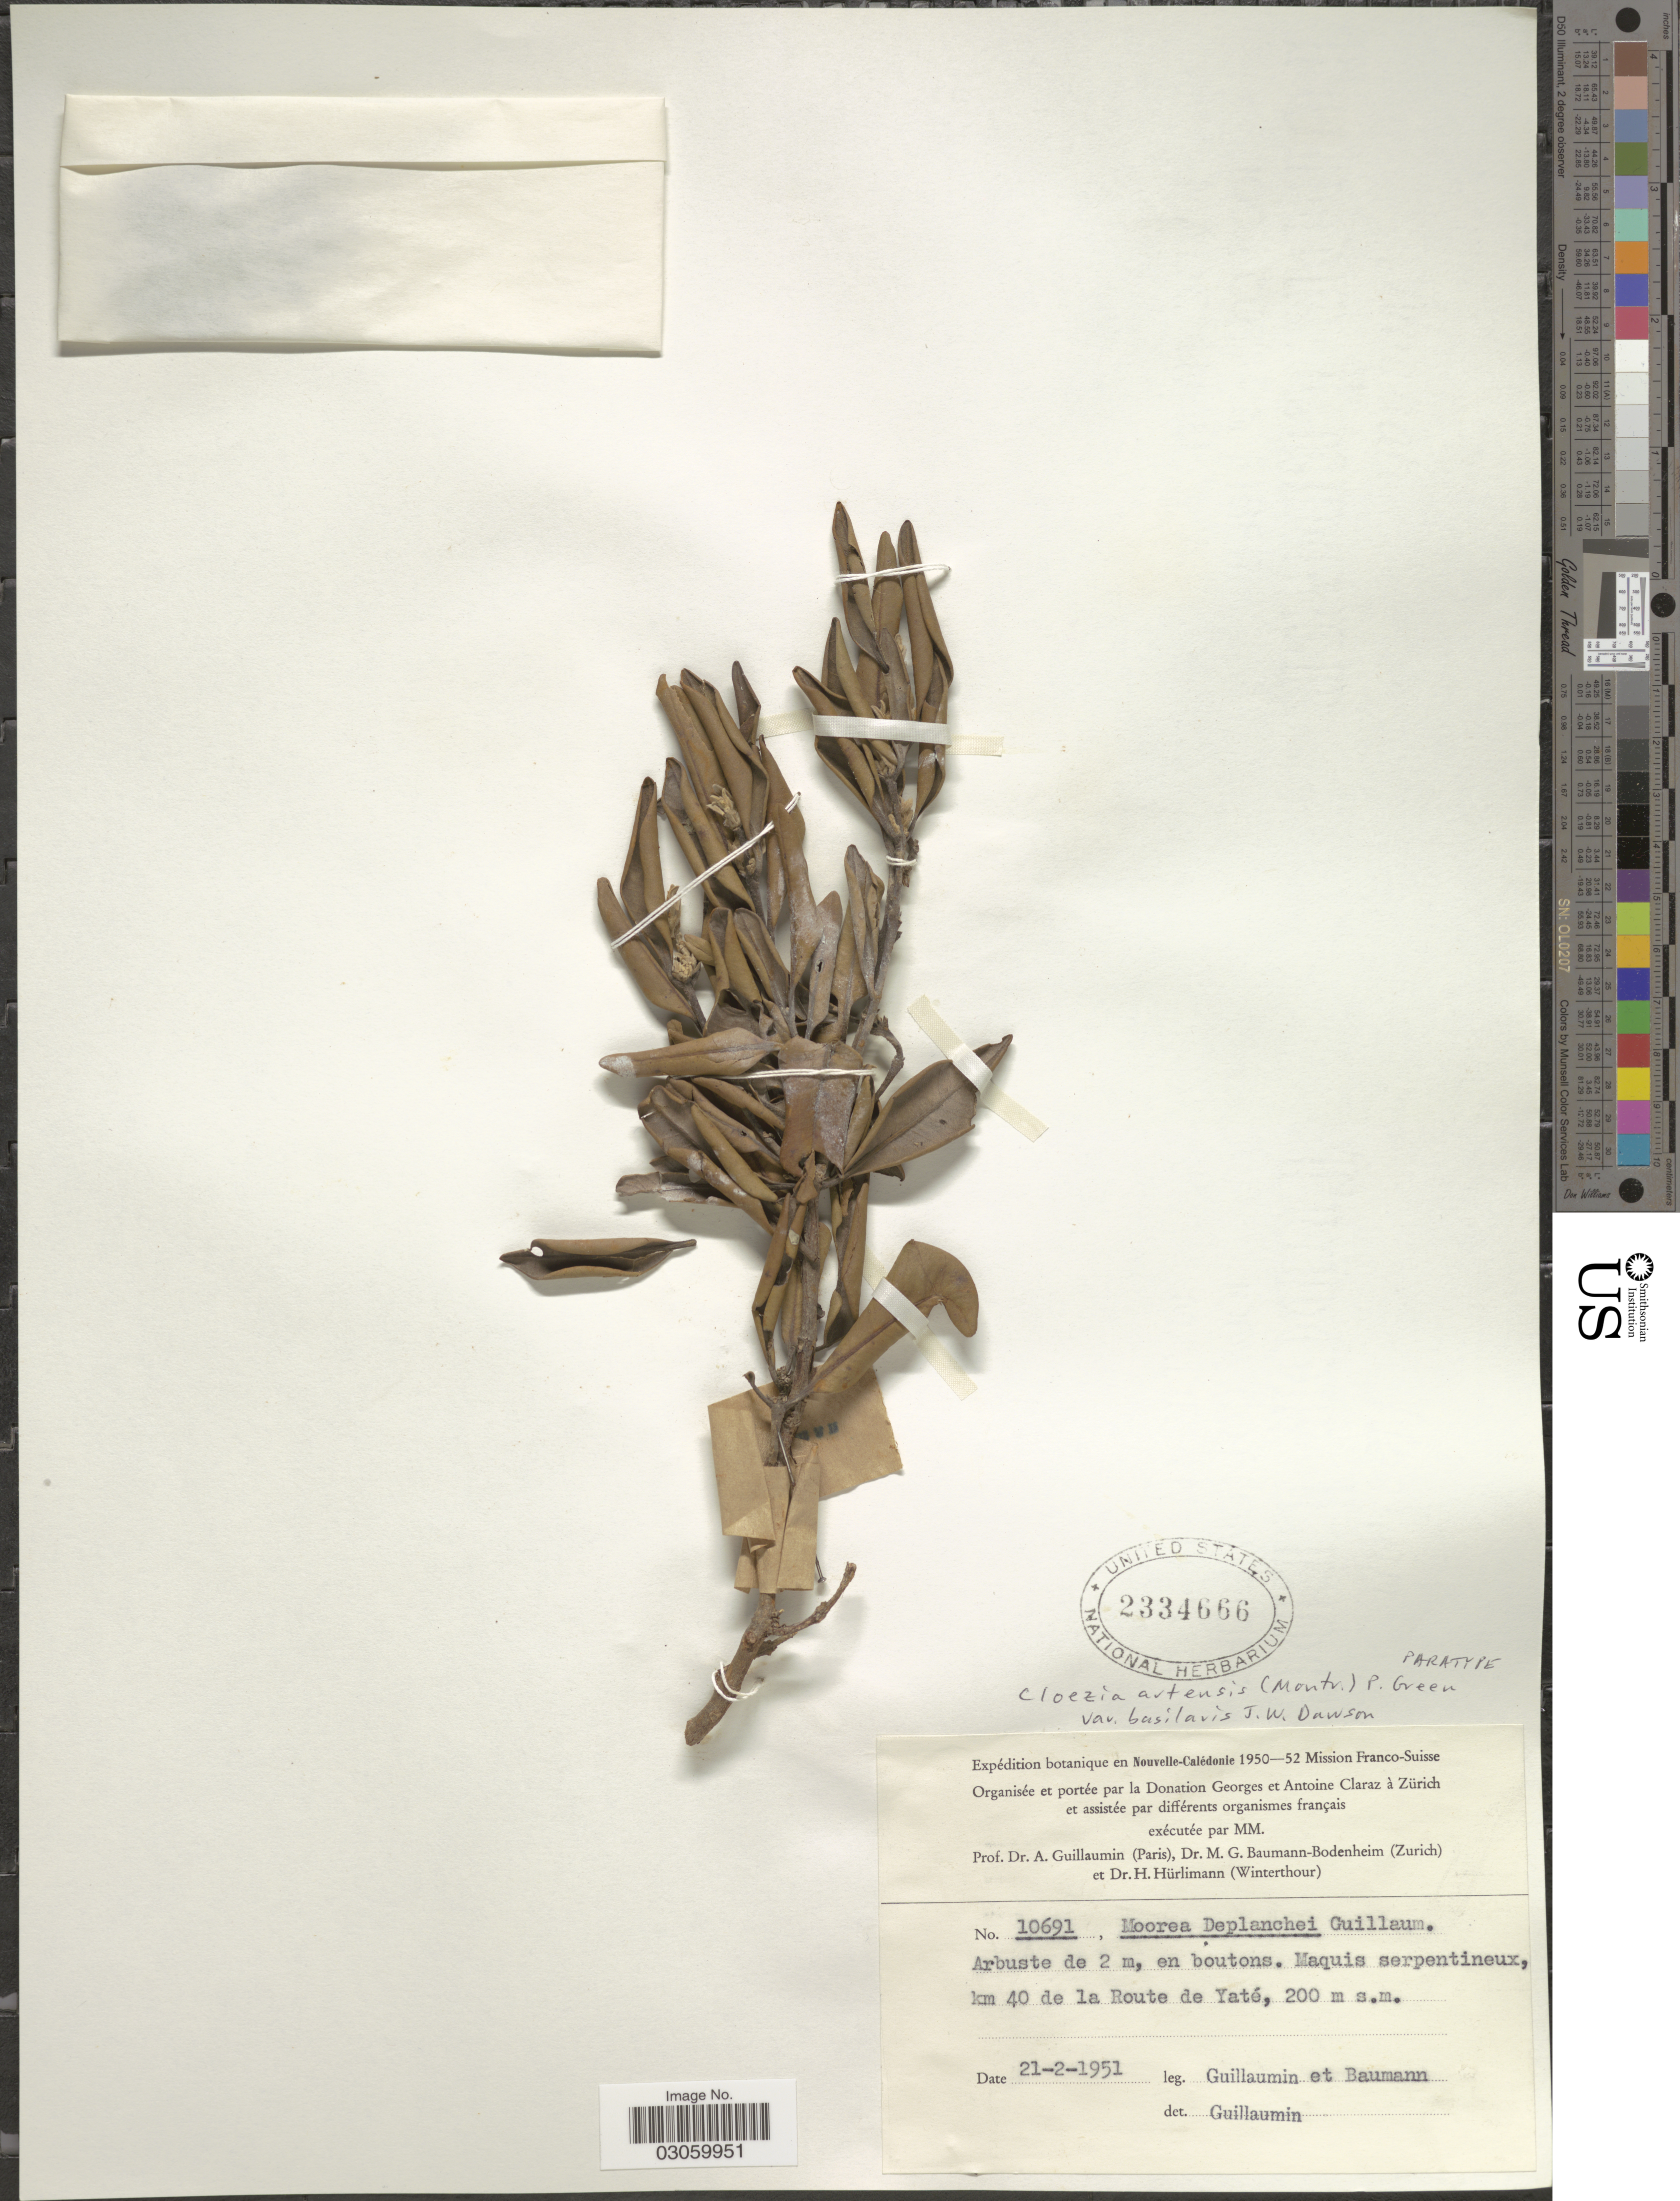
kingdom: Plantae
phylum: Tracheophyta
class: Magnoliopsida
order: Myrtales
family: Myrtaceae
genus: Cloezia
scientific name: Cloezia artensis var. basilaris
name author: J.W. Dawson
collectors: A. Guillaumin & M. G. Baumann-Bodenheim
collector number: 10691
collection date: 1951-02-21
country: New Caledonia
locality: Km 40 de la Route de Yaté.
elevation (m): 200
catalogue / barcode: US 2334666